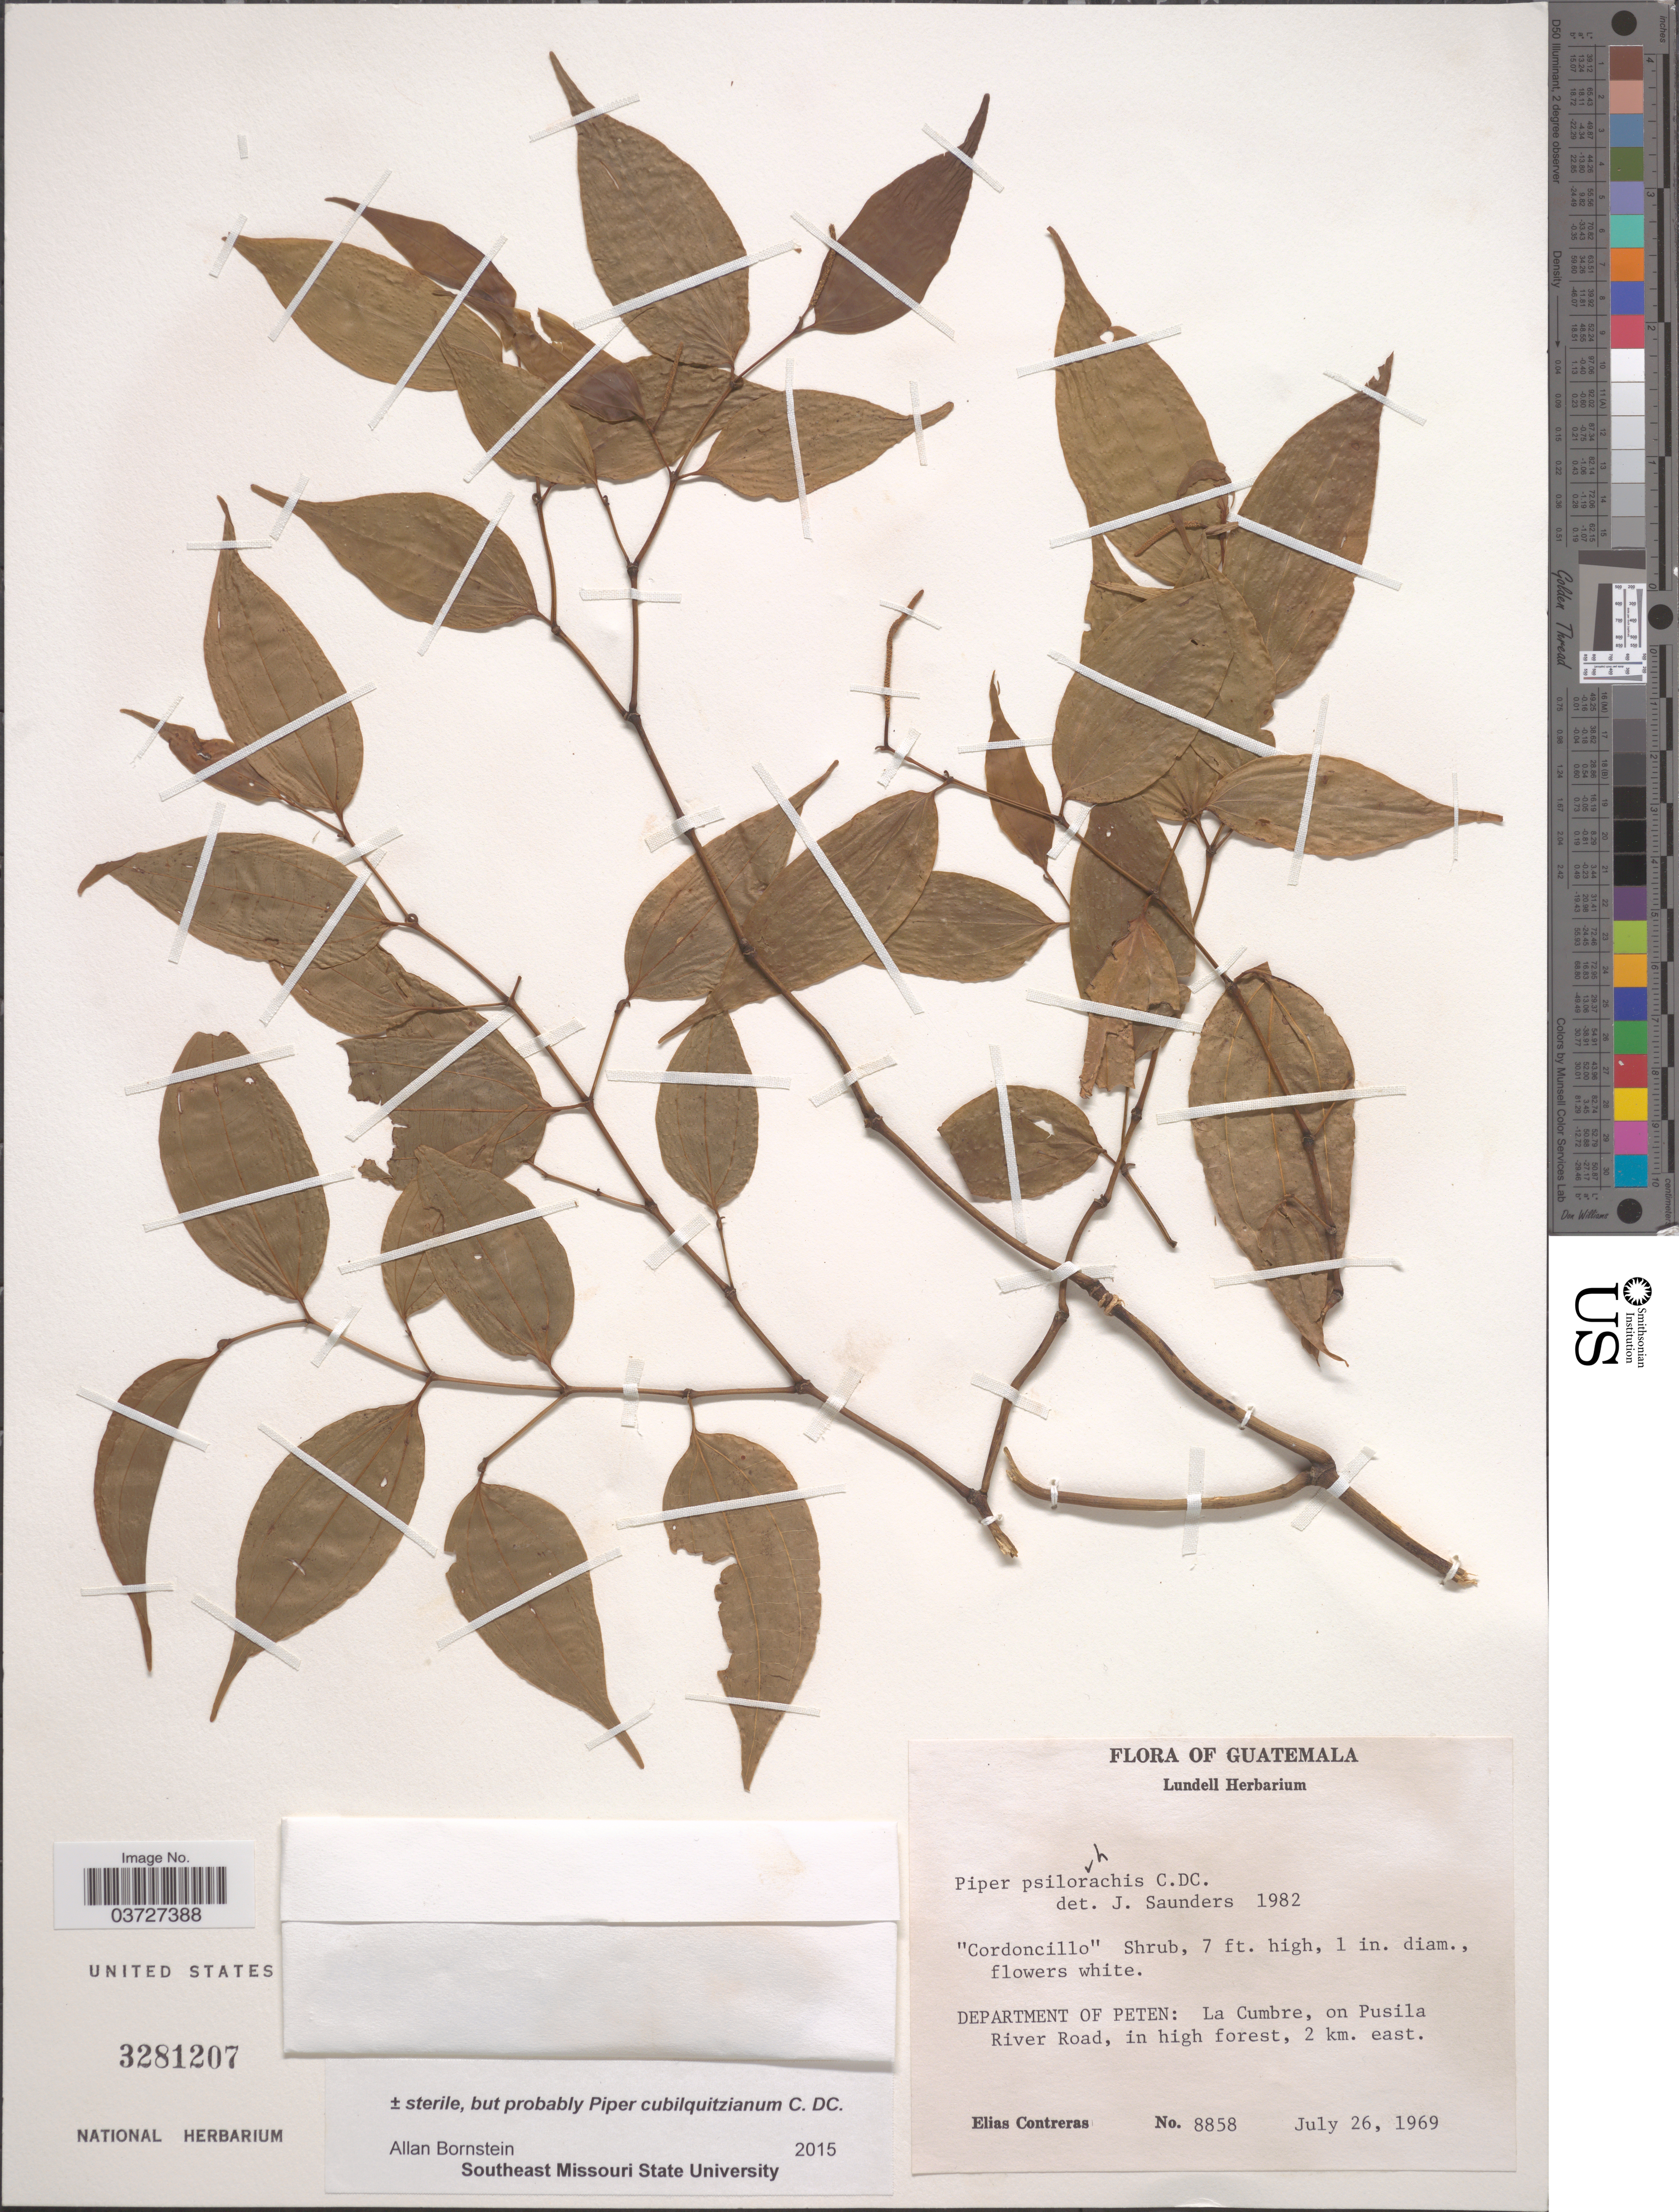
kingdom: Plantae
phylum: Tracheophyta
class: Magnoliopsida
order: Piperales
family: Piperaceae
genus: Piper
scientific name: Piper cubilquitzianum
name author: C. DC.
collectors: E. Contreras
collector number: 8858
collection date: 1969-07-26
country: Guatemala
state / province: El Peten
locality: Department of Peten: La Cumbre, on Pusila River Road, in high forest, 2 km. east.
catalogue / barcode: US 3281207